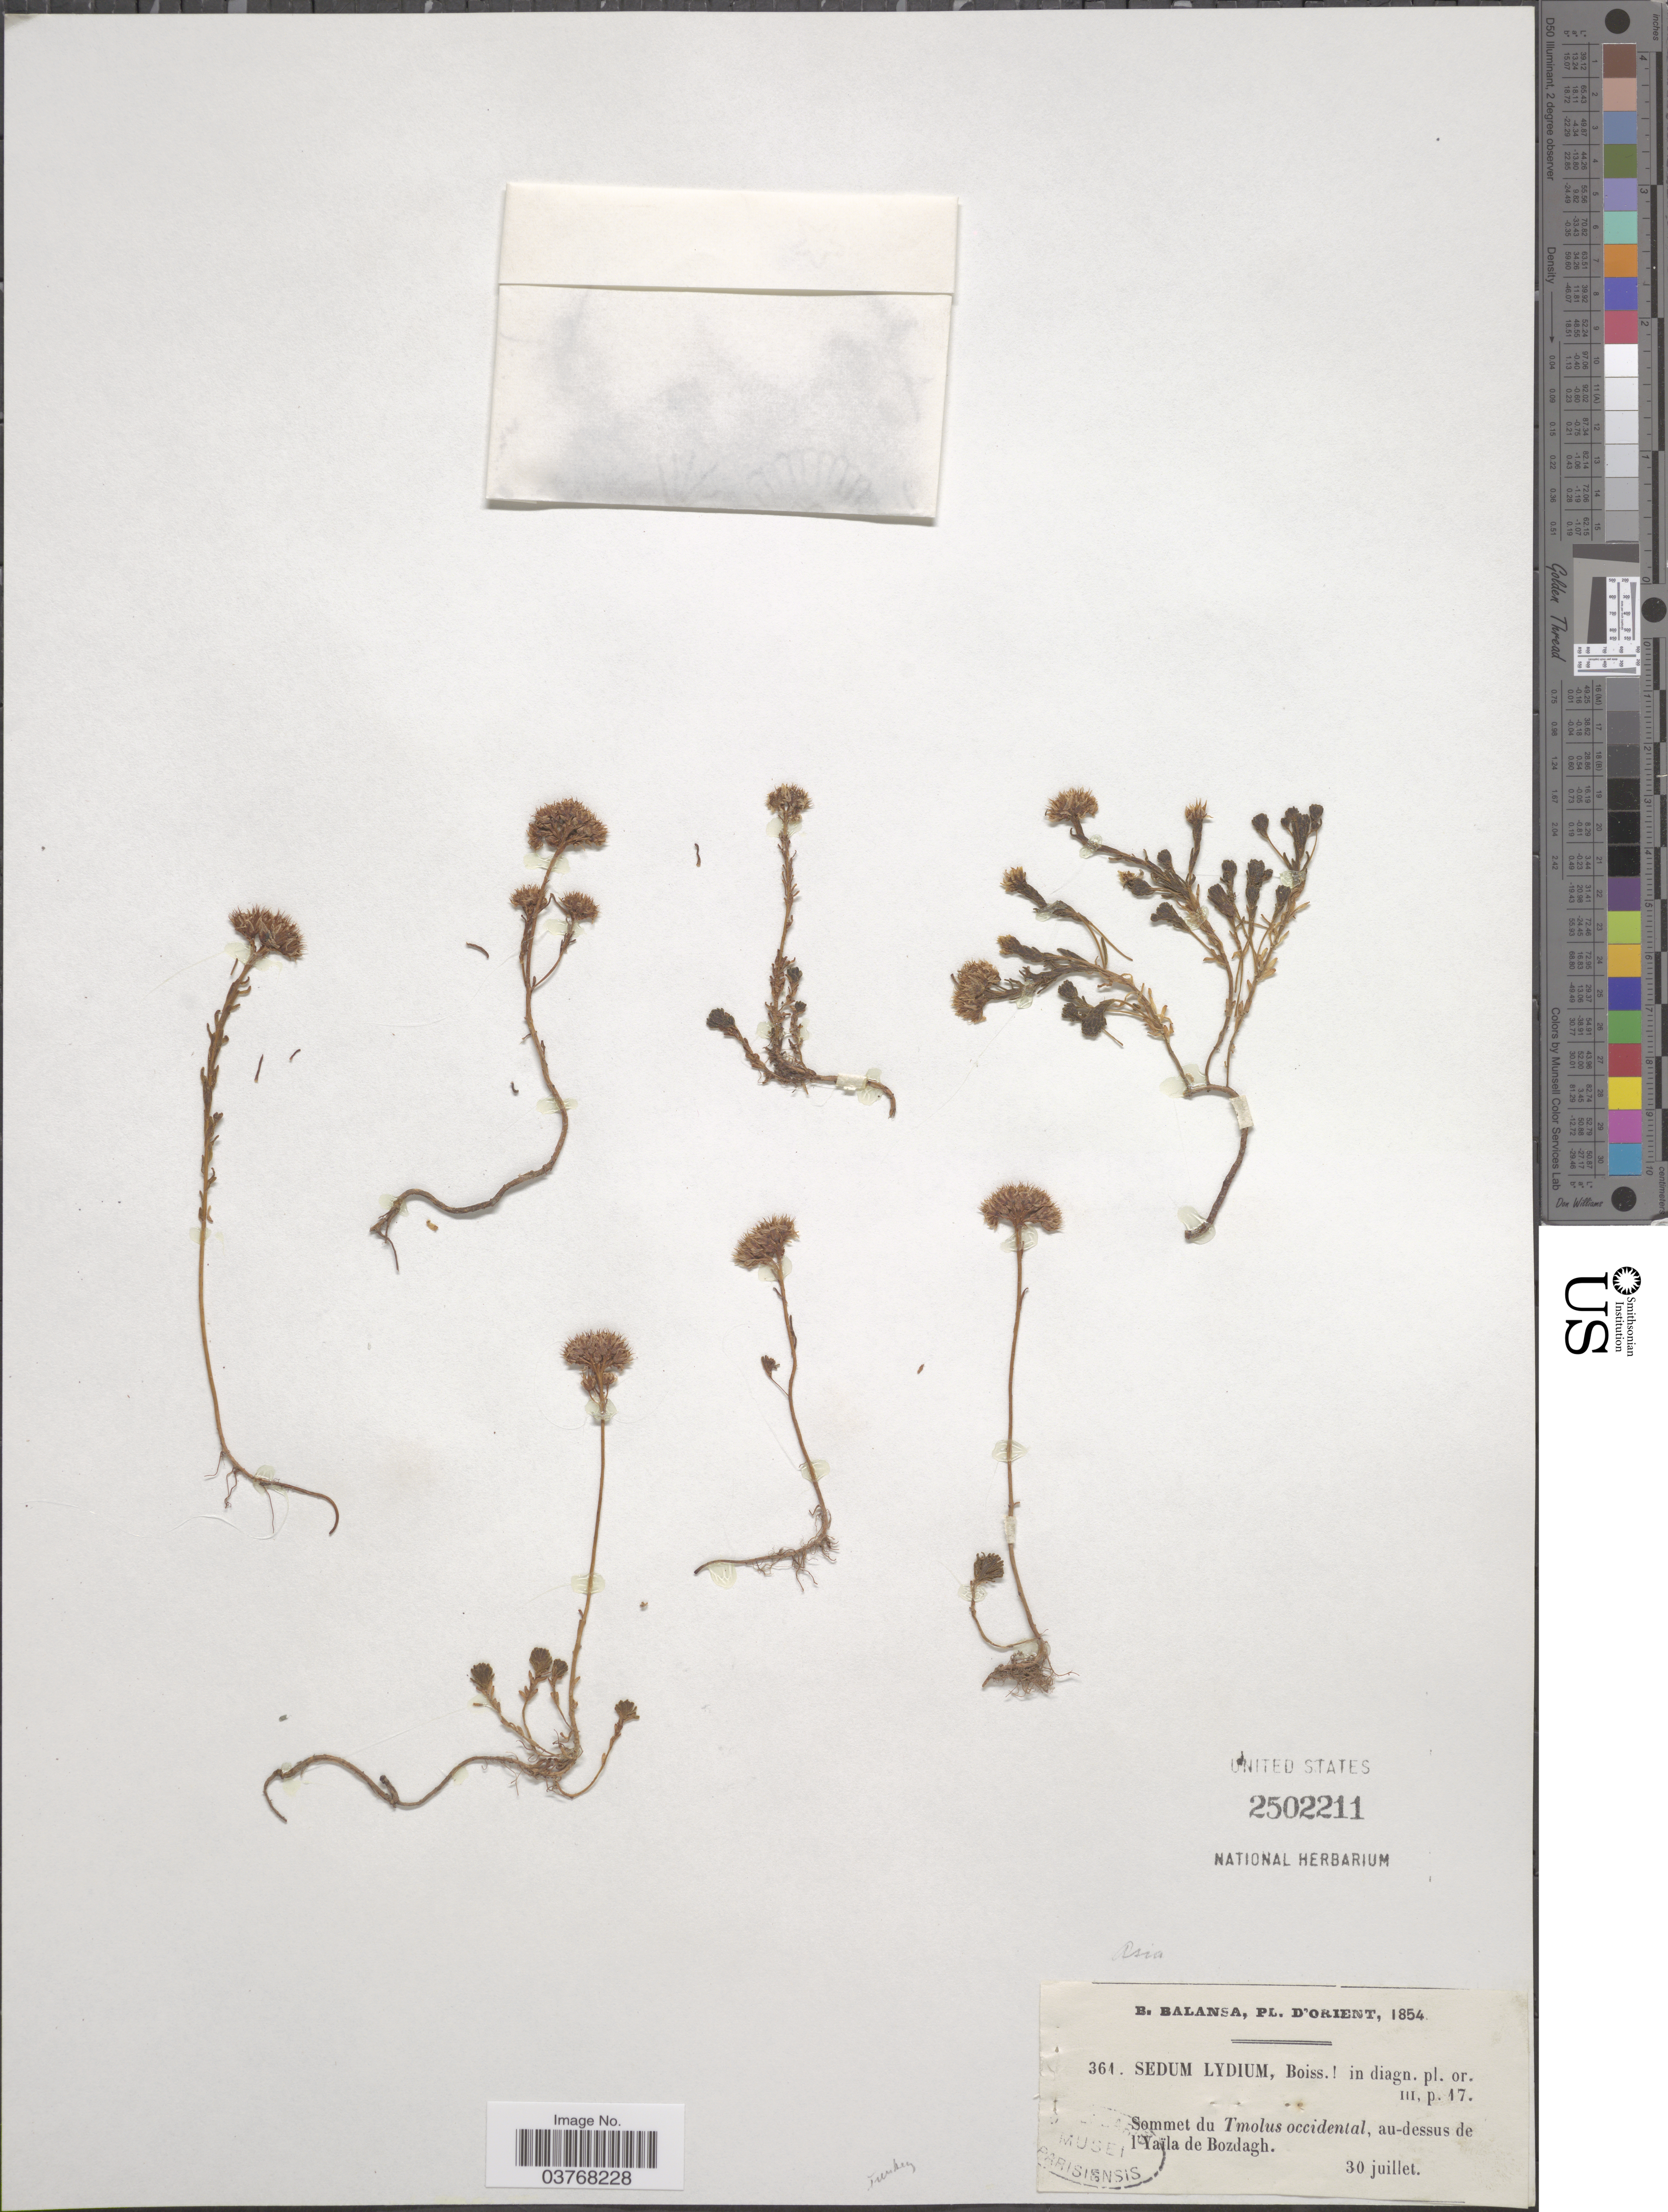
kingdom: Plantae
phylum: Tracheophyta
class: Magnoliopsida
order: Saxifragales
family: Crassulaceae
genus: Sedum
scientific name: Sedum lydium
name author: Boiss.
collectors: B. Balansa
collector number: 361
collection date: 1854-07-30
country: Turkey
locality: Orient. Sommet du Tmolus occidental, au-dessus de l'Yaïla de Bozdagh. Asia.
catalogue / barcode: US 2502211